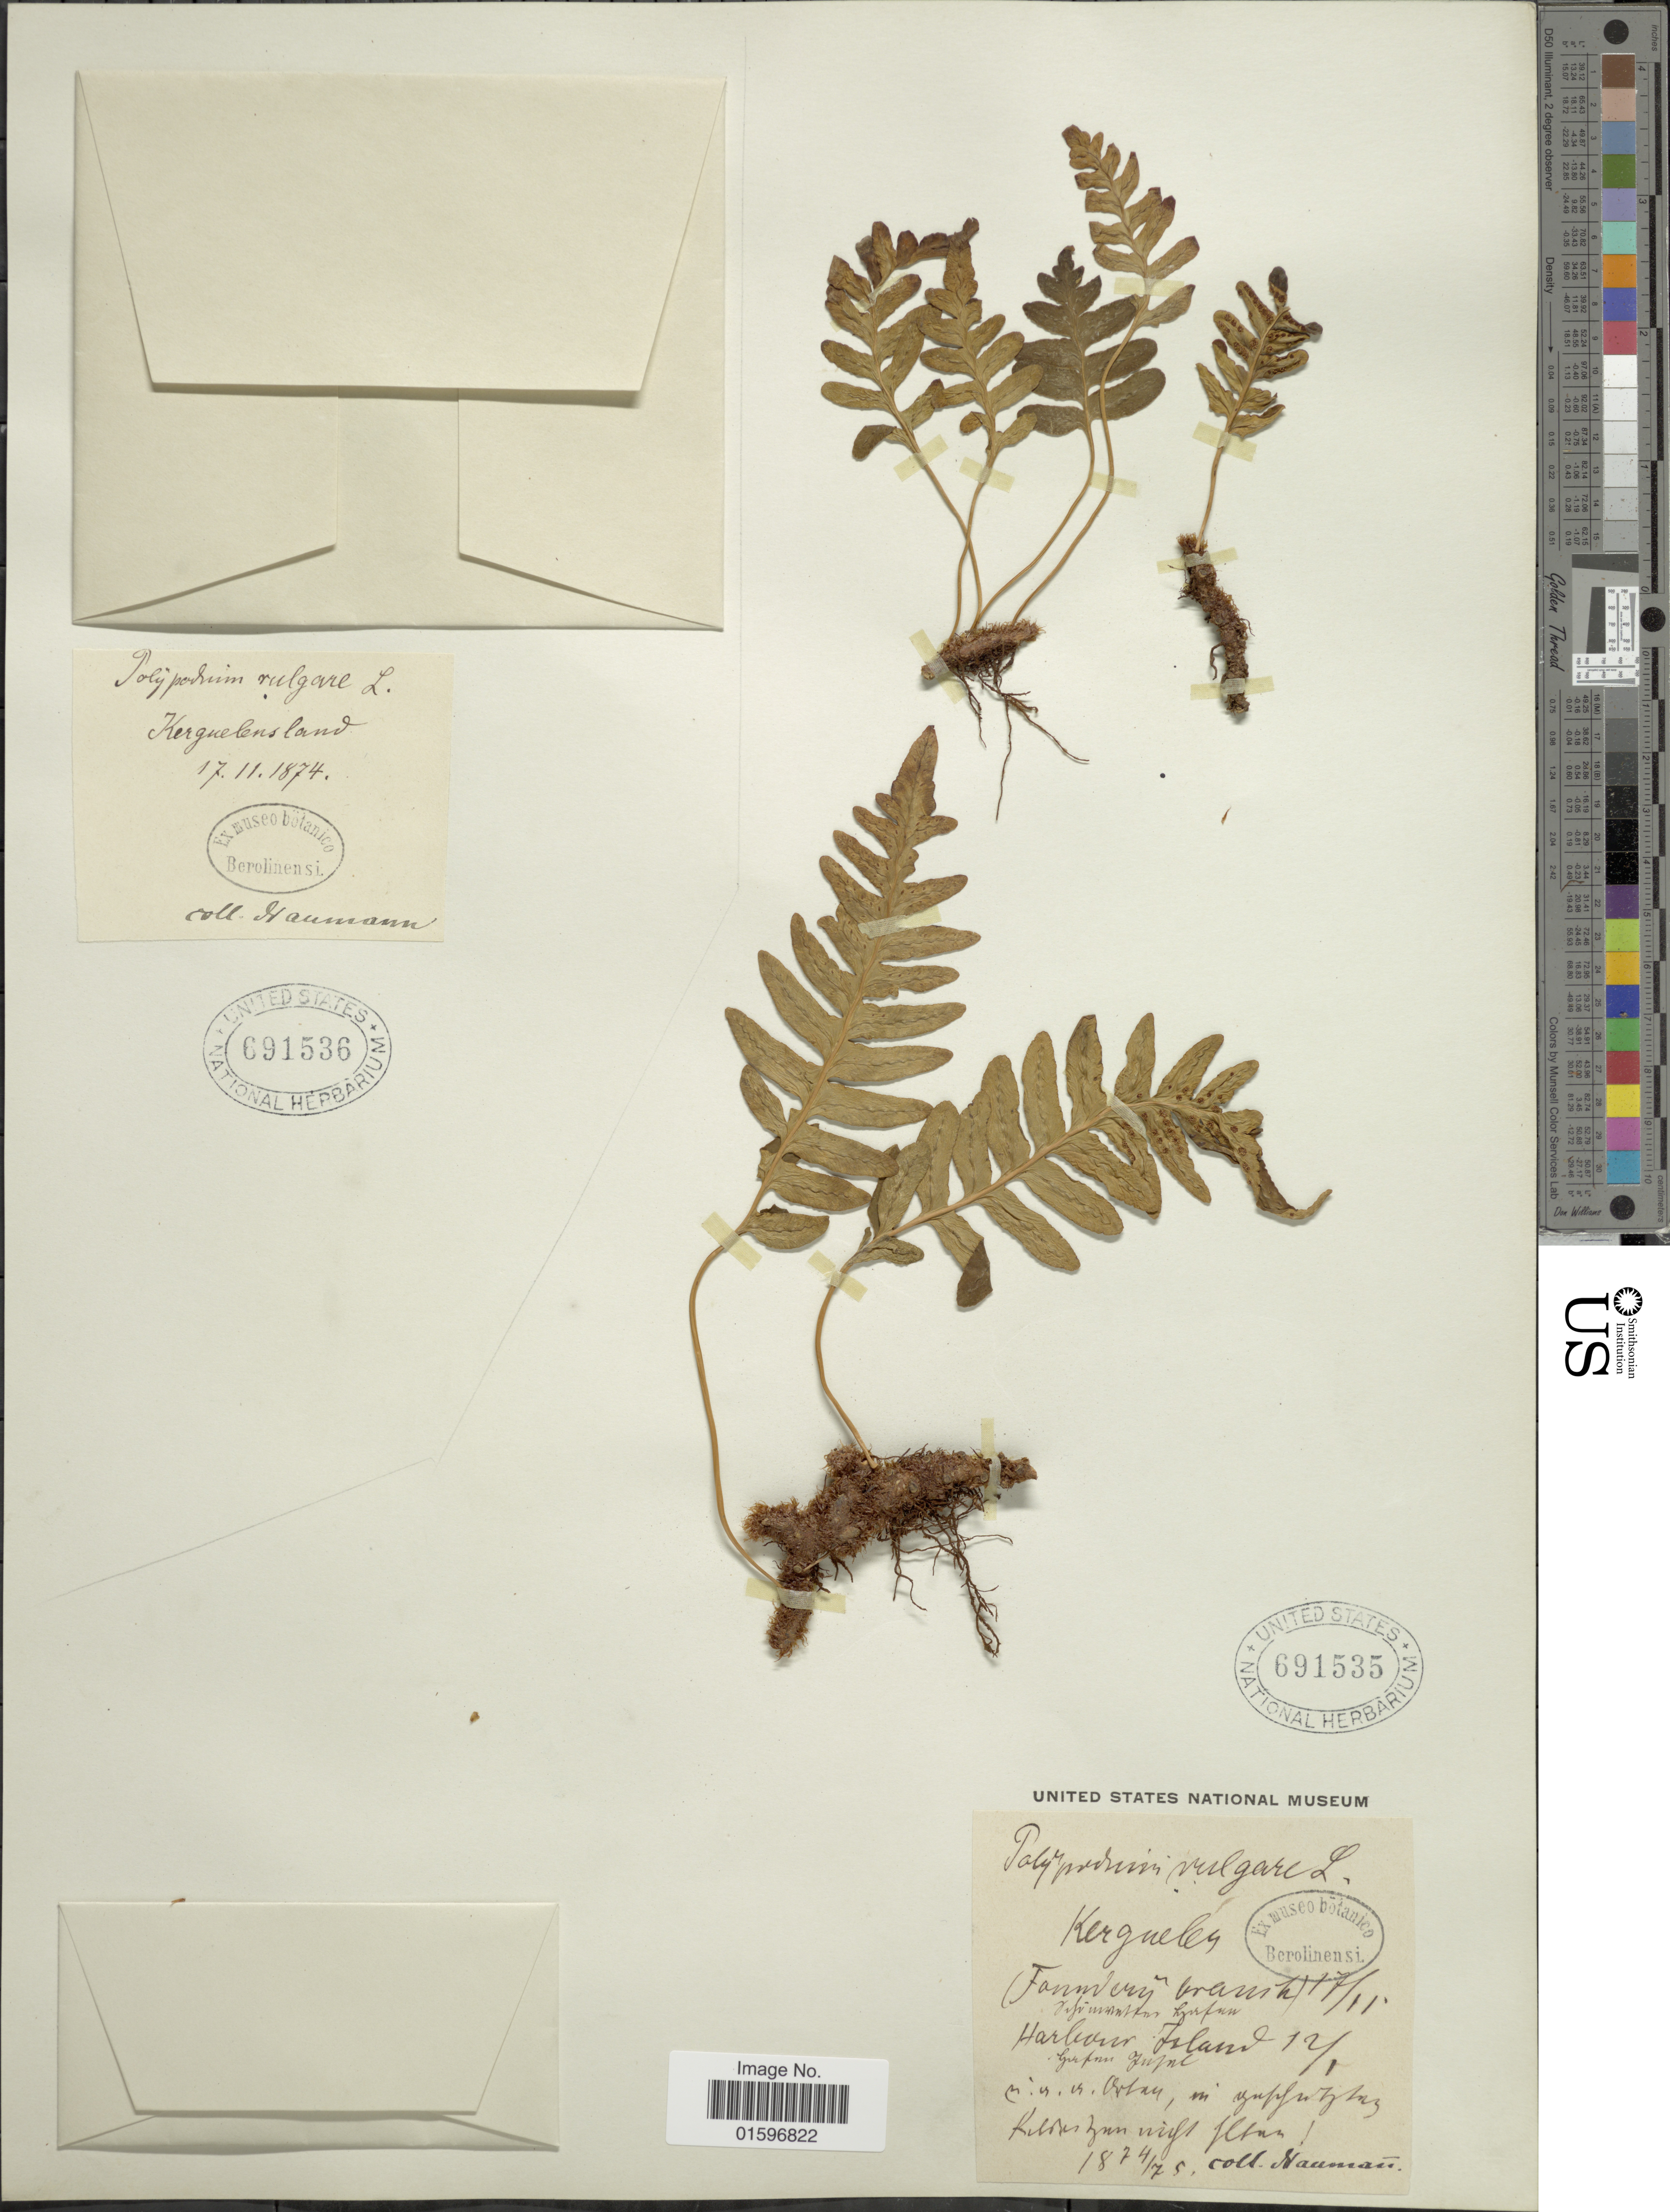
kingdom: Plantae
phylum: Tracheophyta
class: Polypodiopsida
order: Polypodiales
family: Polypodiaceae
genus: Polypodium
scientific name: Polypodium vulgare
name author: L.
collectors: -. Naumann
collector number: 17/11?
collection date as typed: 1875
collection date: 1874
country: French Southern Territories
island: Kerguelen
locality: Kerguelen, Harlonn island [illegible text][interpreted]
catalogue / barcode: US 691535